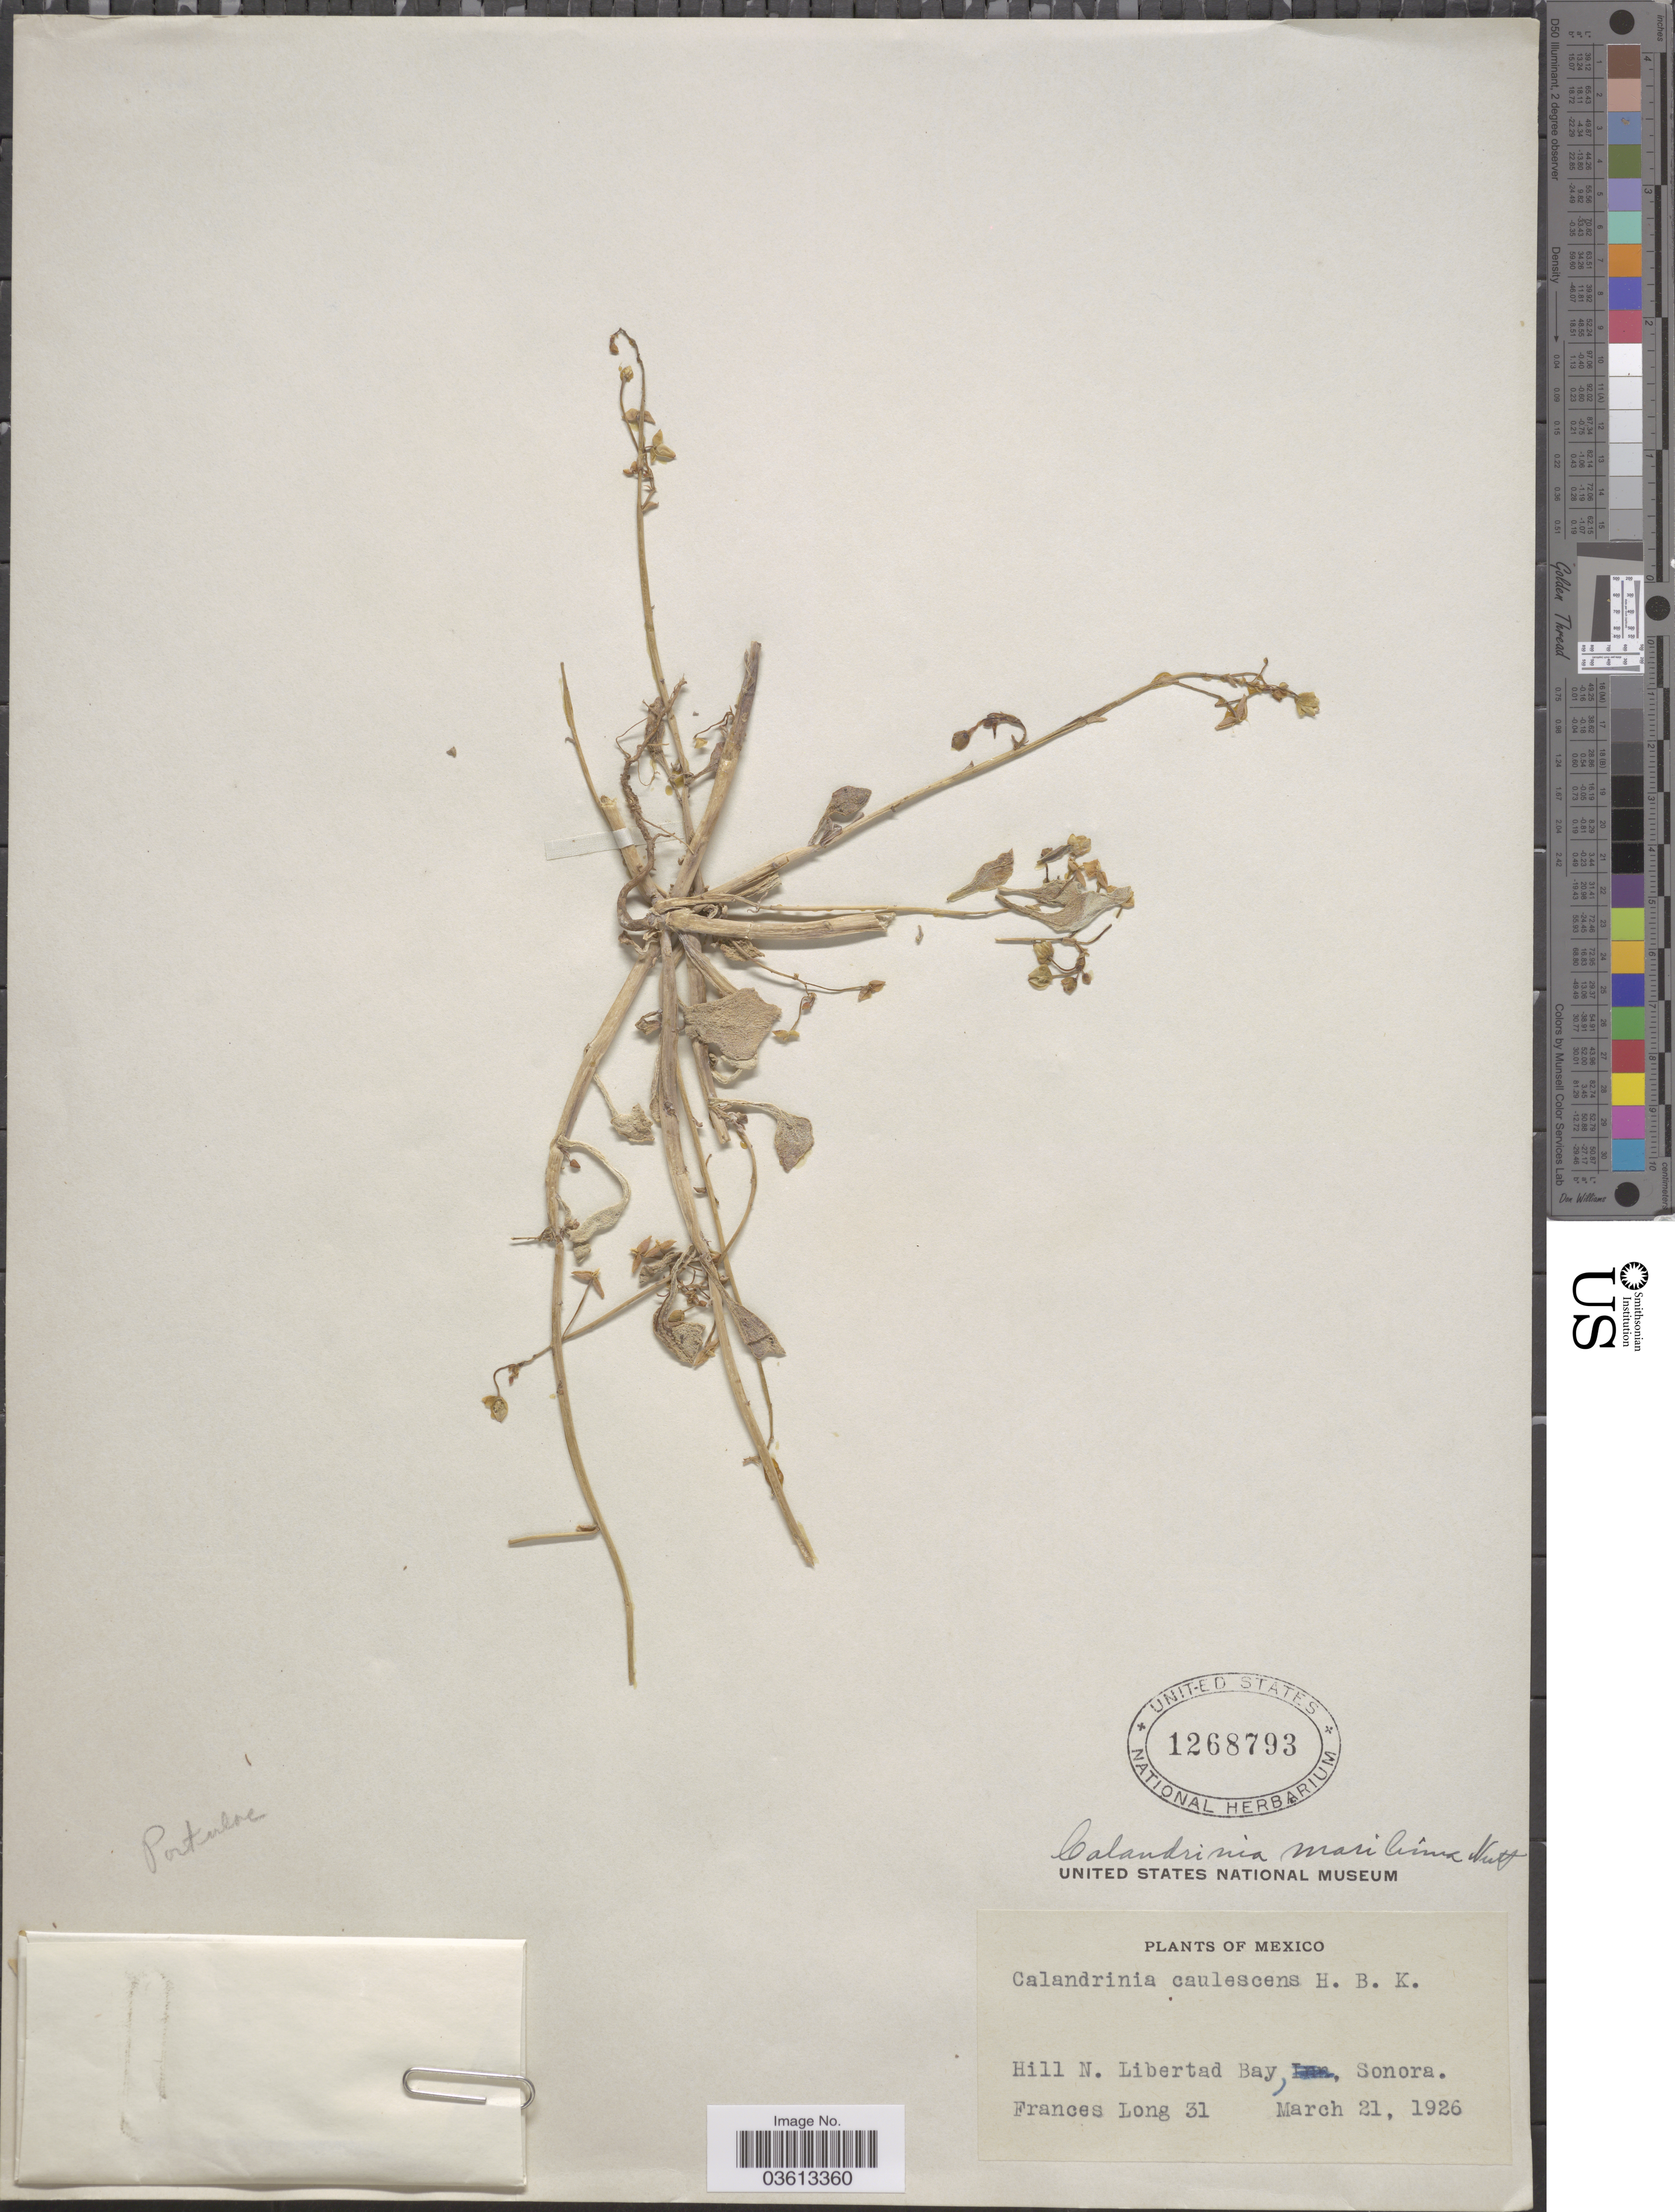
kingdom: Plantae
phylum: Tracheophyta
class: Magnoliopsida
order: Caryophyllales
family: Montiaceae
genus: Cistanthe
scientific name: Cistanthe maritima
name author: (Nutt.) Carolin ex Hershk.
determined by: Strong, Mark T., (BOT), Smithsonian Institution - National Museum of Natural History (UNITED STATES)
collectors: F. Long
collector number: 31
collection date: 1926-03-21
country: Mexico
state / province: Sonora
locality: Hill N. Libertad Bay.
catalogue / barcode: US 1268793